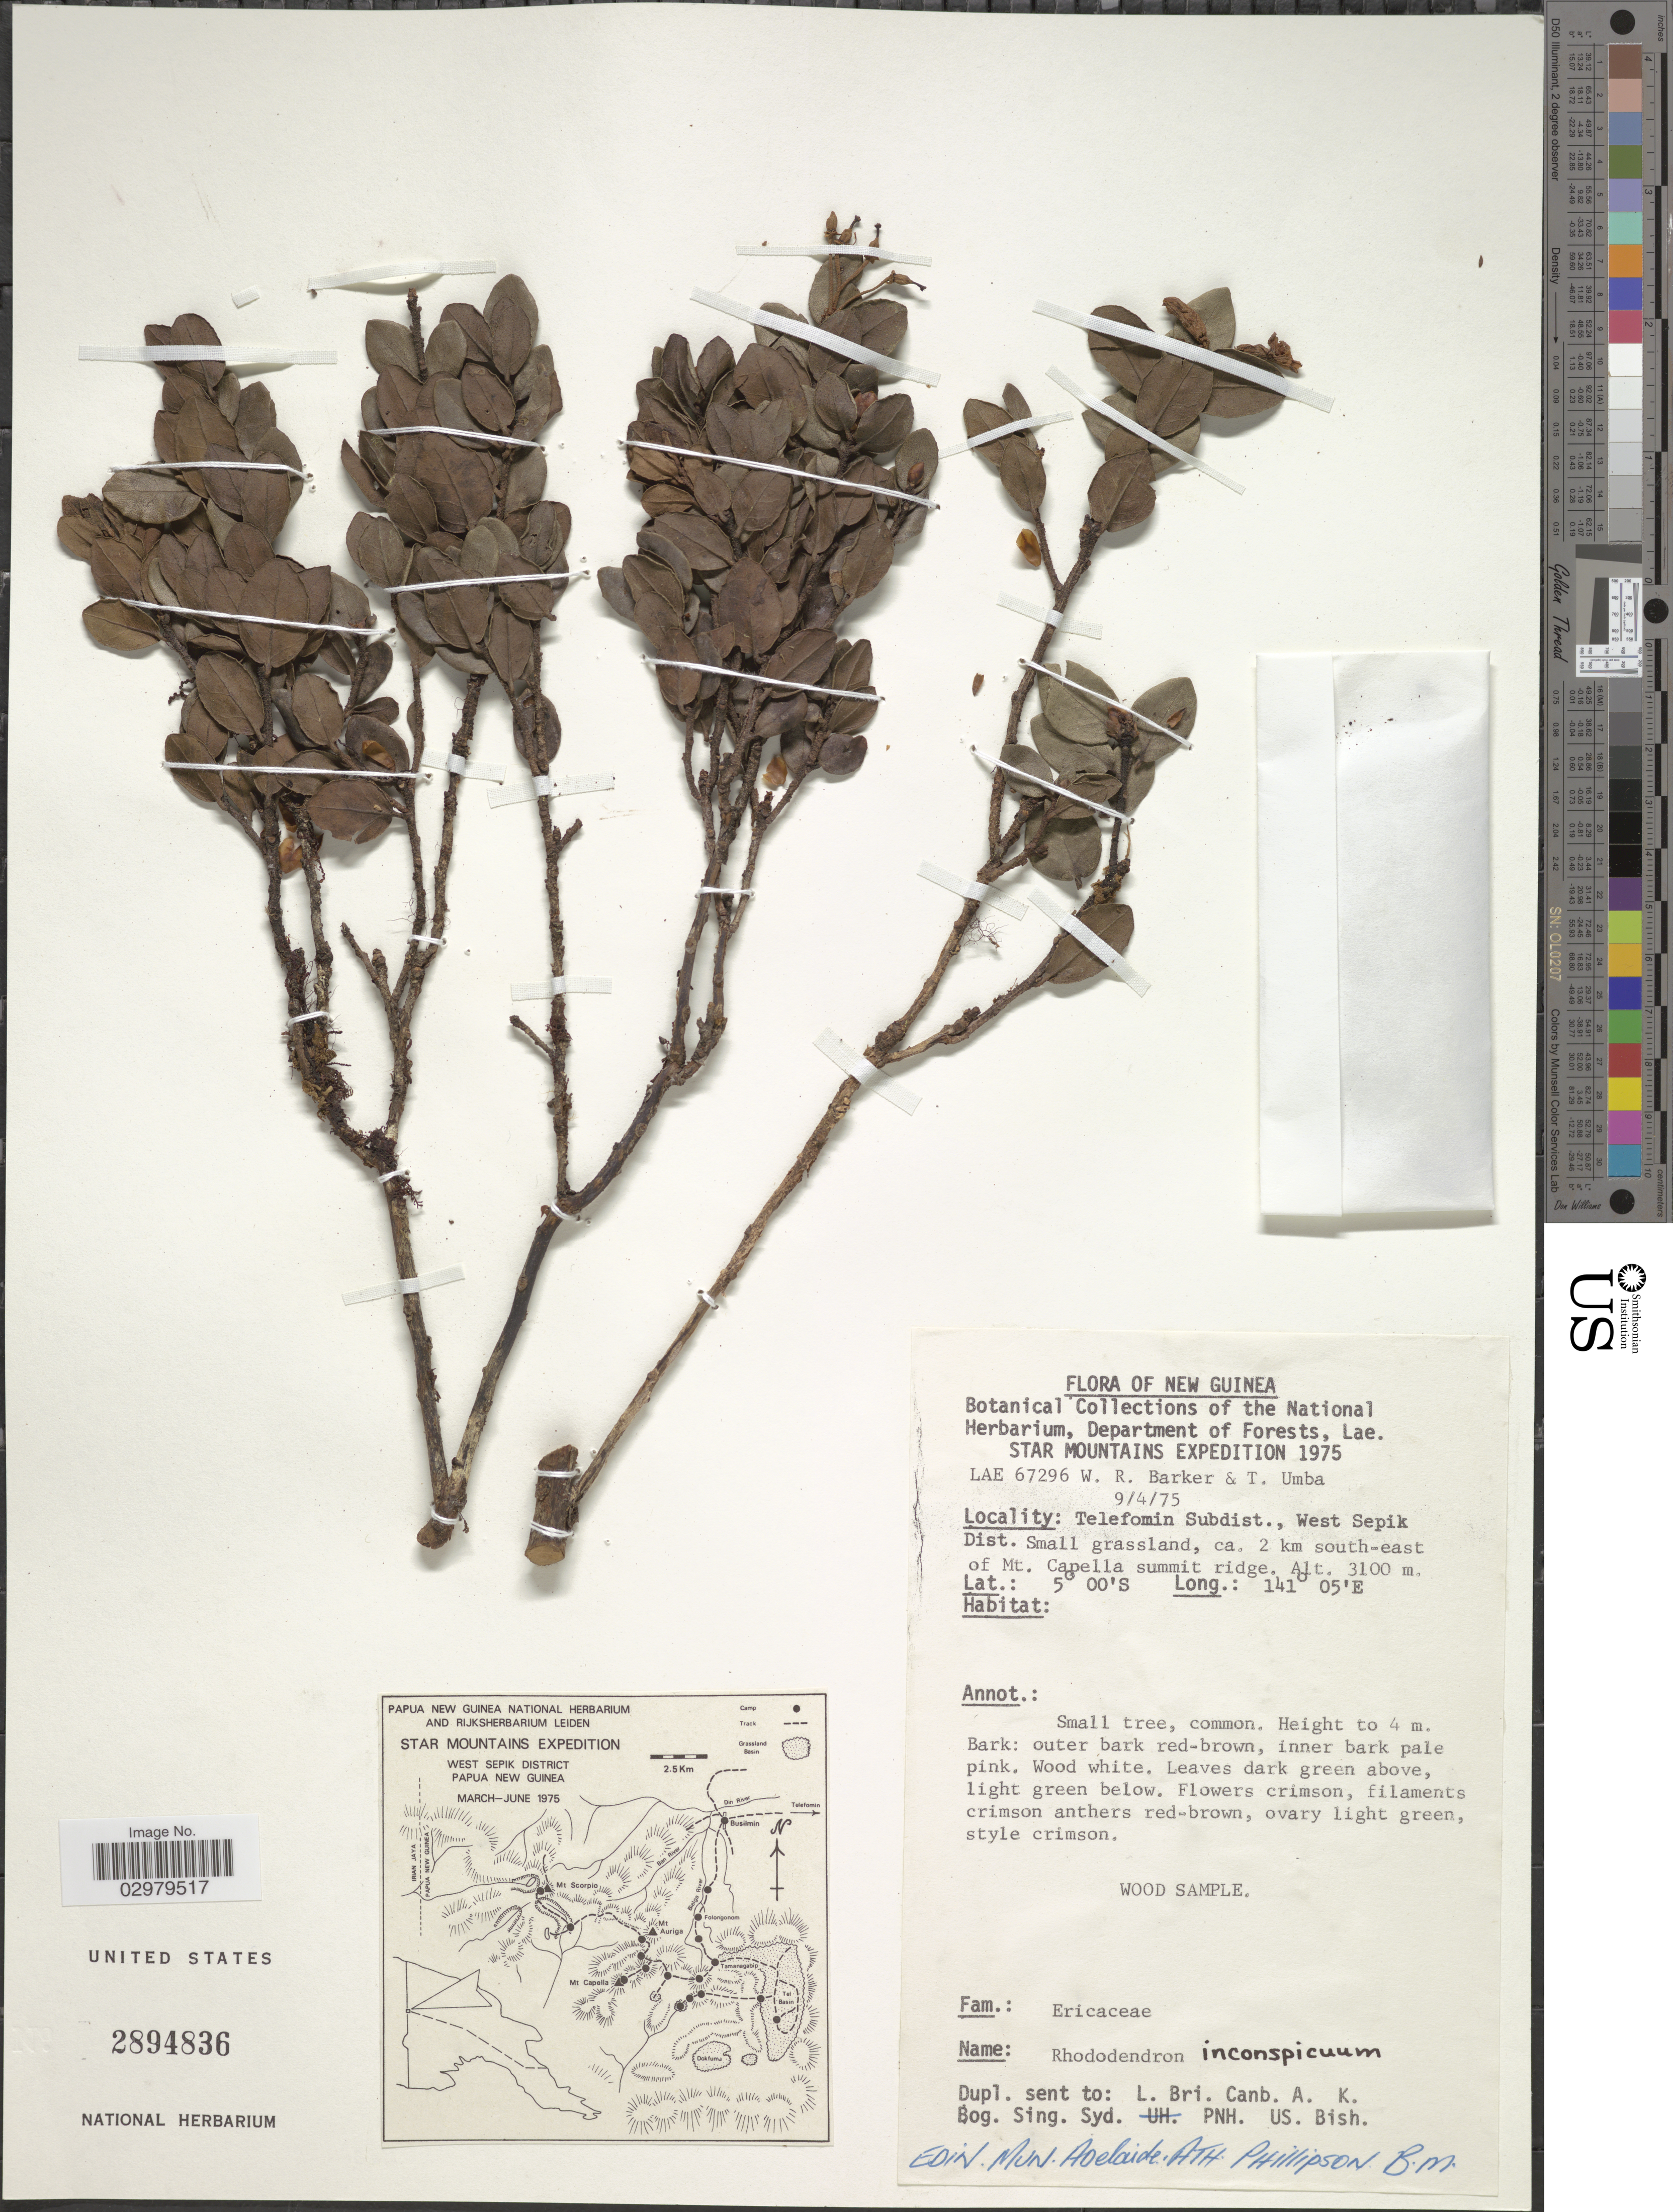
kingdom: Plantae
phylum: Tracheophyta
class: Magnoliopsida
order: Ericales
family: Ericaceae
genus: Rhododendron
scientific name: Rhododendron inconspicuum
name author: J.J. Sm.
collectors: W. R. Barker & T. Umba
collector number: LAE 67296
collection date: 1975-04-09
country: Papua New Guinea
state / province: Sandaun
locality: New Guinea. Telefomin Subdist., West Sepik Dist. Small grassland, ca. 2 km south-east of Mt. Capella summit ridge.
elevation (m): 3100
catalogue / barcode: US 2894836